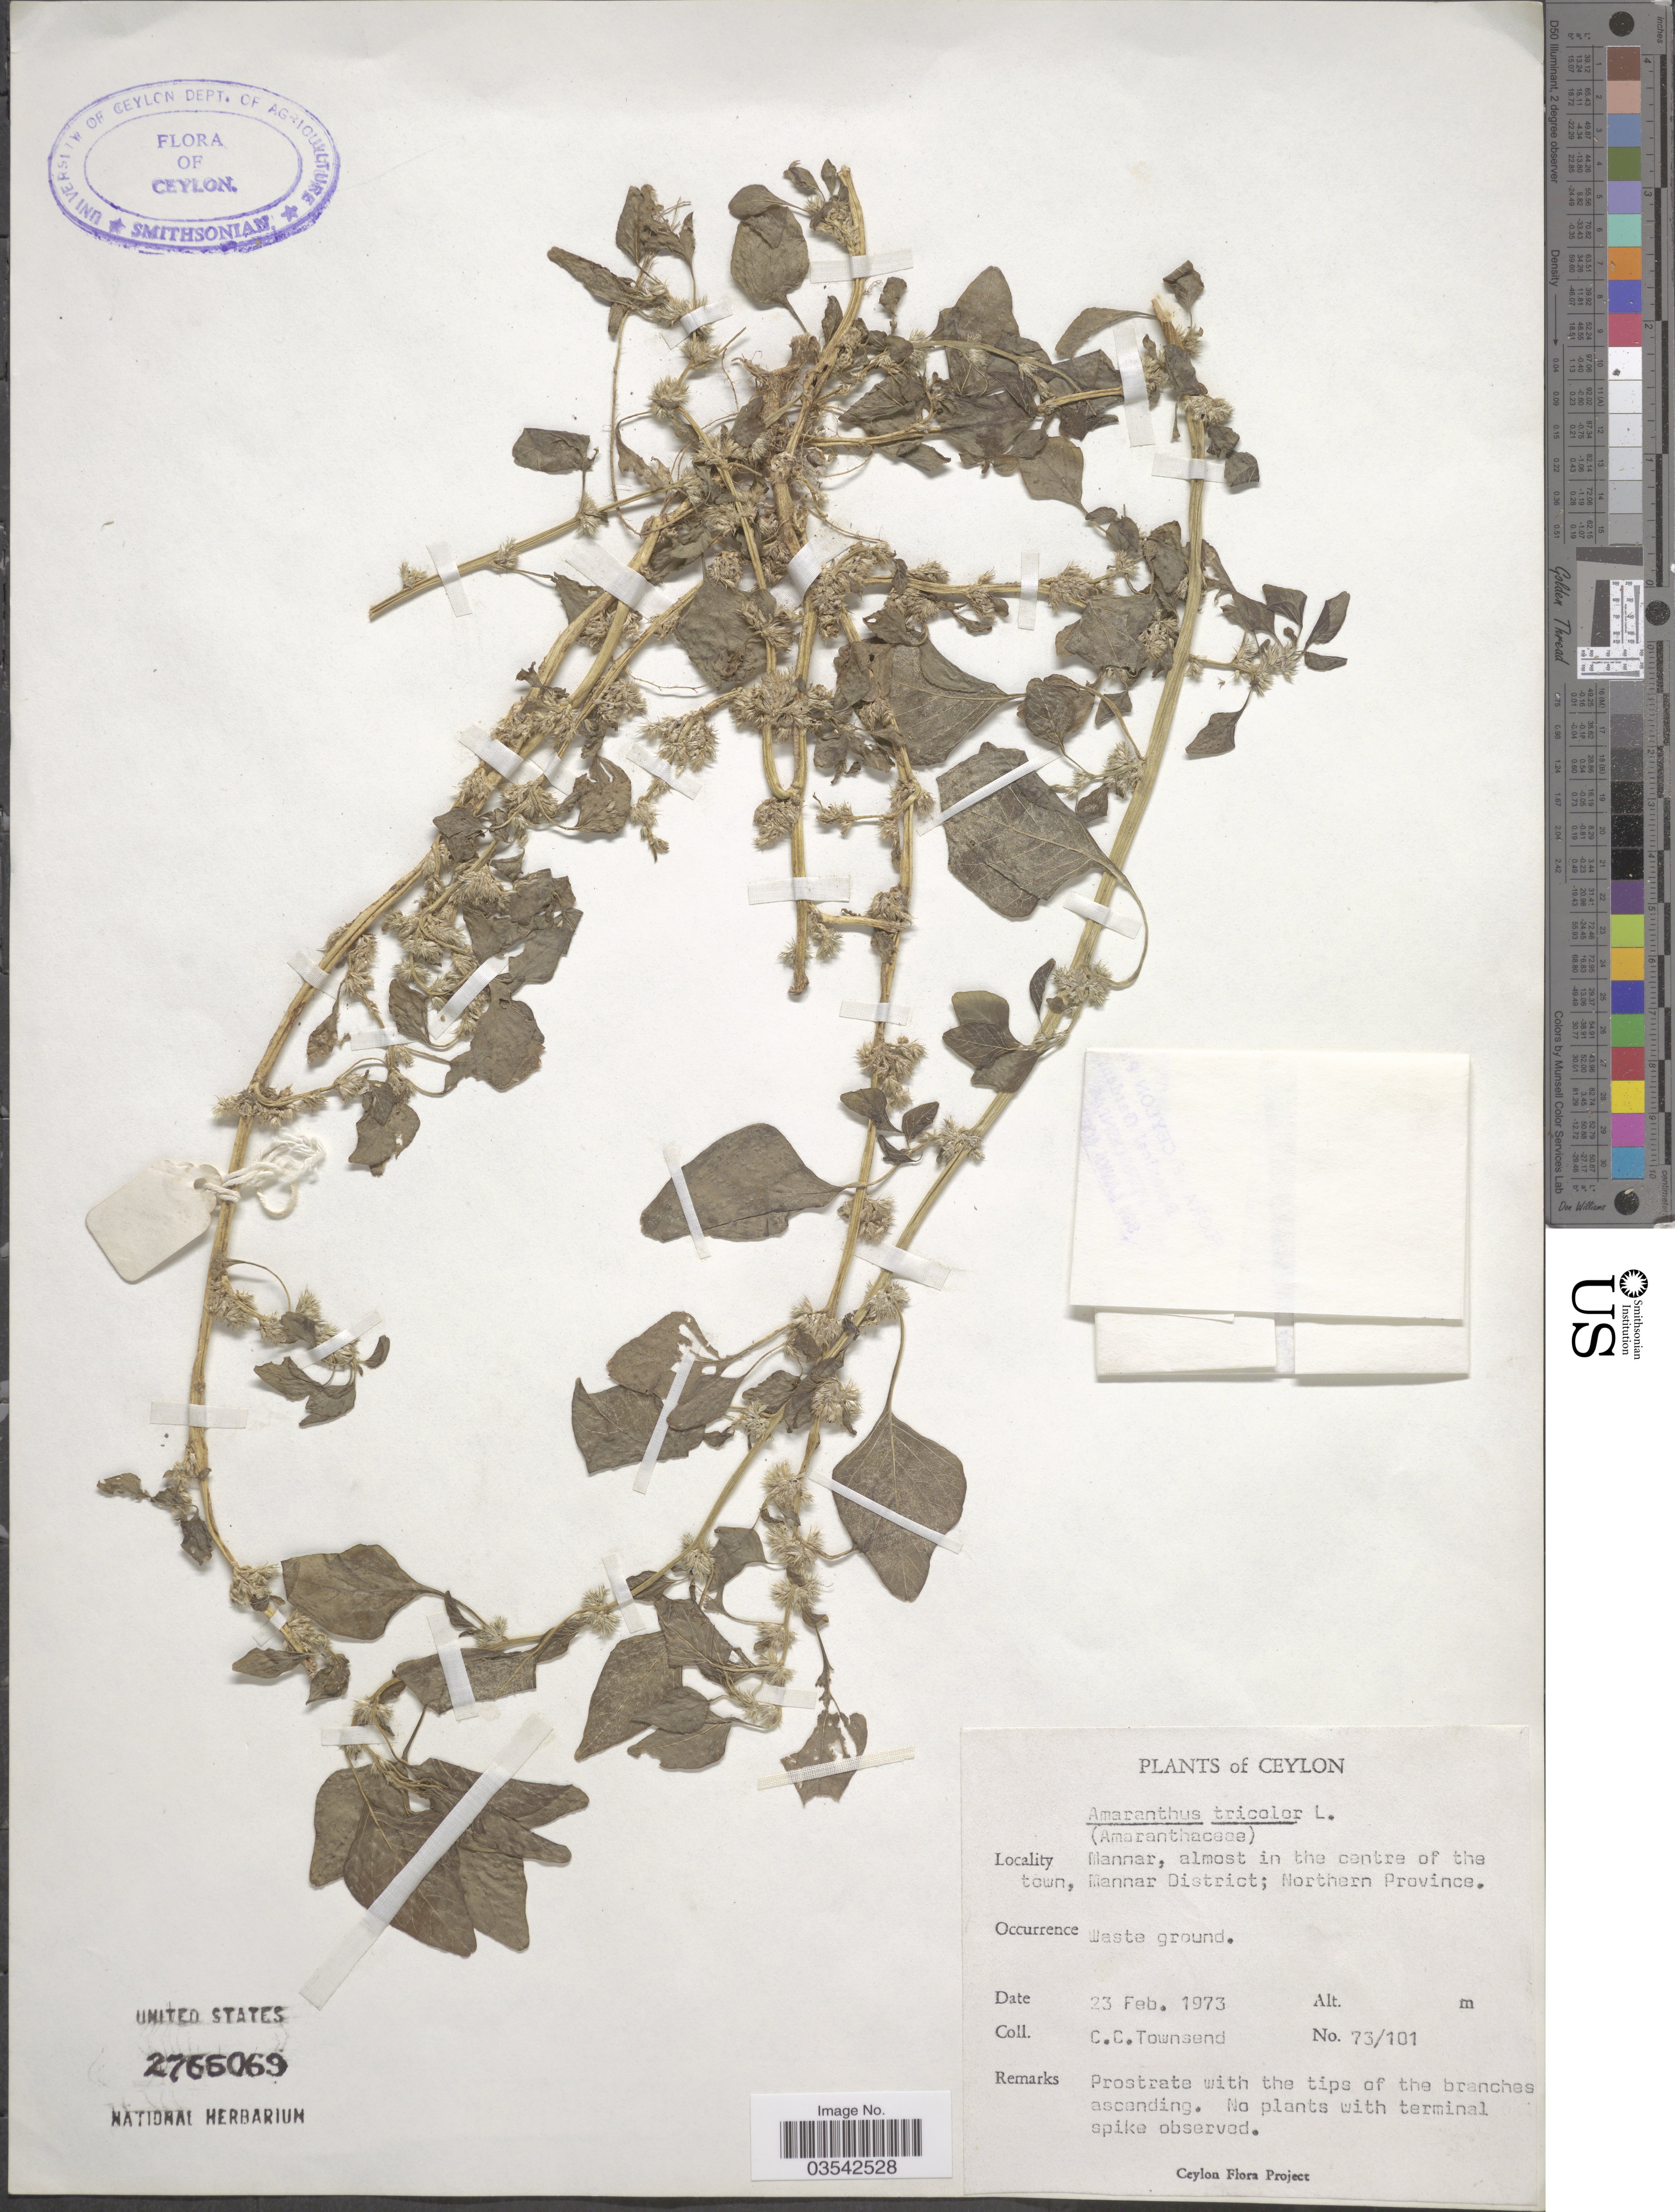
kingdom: Plantae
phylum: Tracheophyta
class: Magnoliopsida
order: Caryophyllales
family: Amaranthaceae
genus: Amaranthus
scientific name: Amaranthus tricolor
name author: L.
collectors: C. C. Townsend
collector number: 73/101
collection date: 1973-02-23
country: Sri Lanka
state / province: Northern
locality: Ceylon. Mannar, almost in the centre of the town, Mannar District.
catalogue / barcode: US 2766069